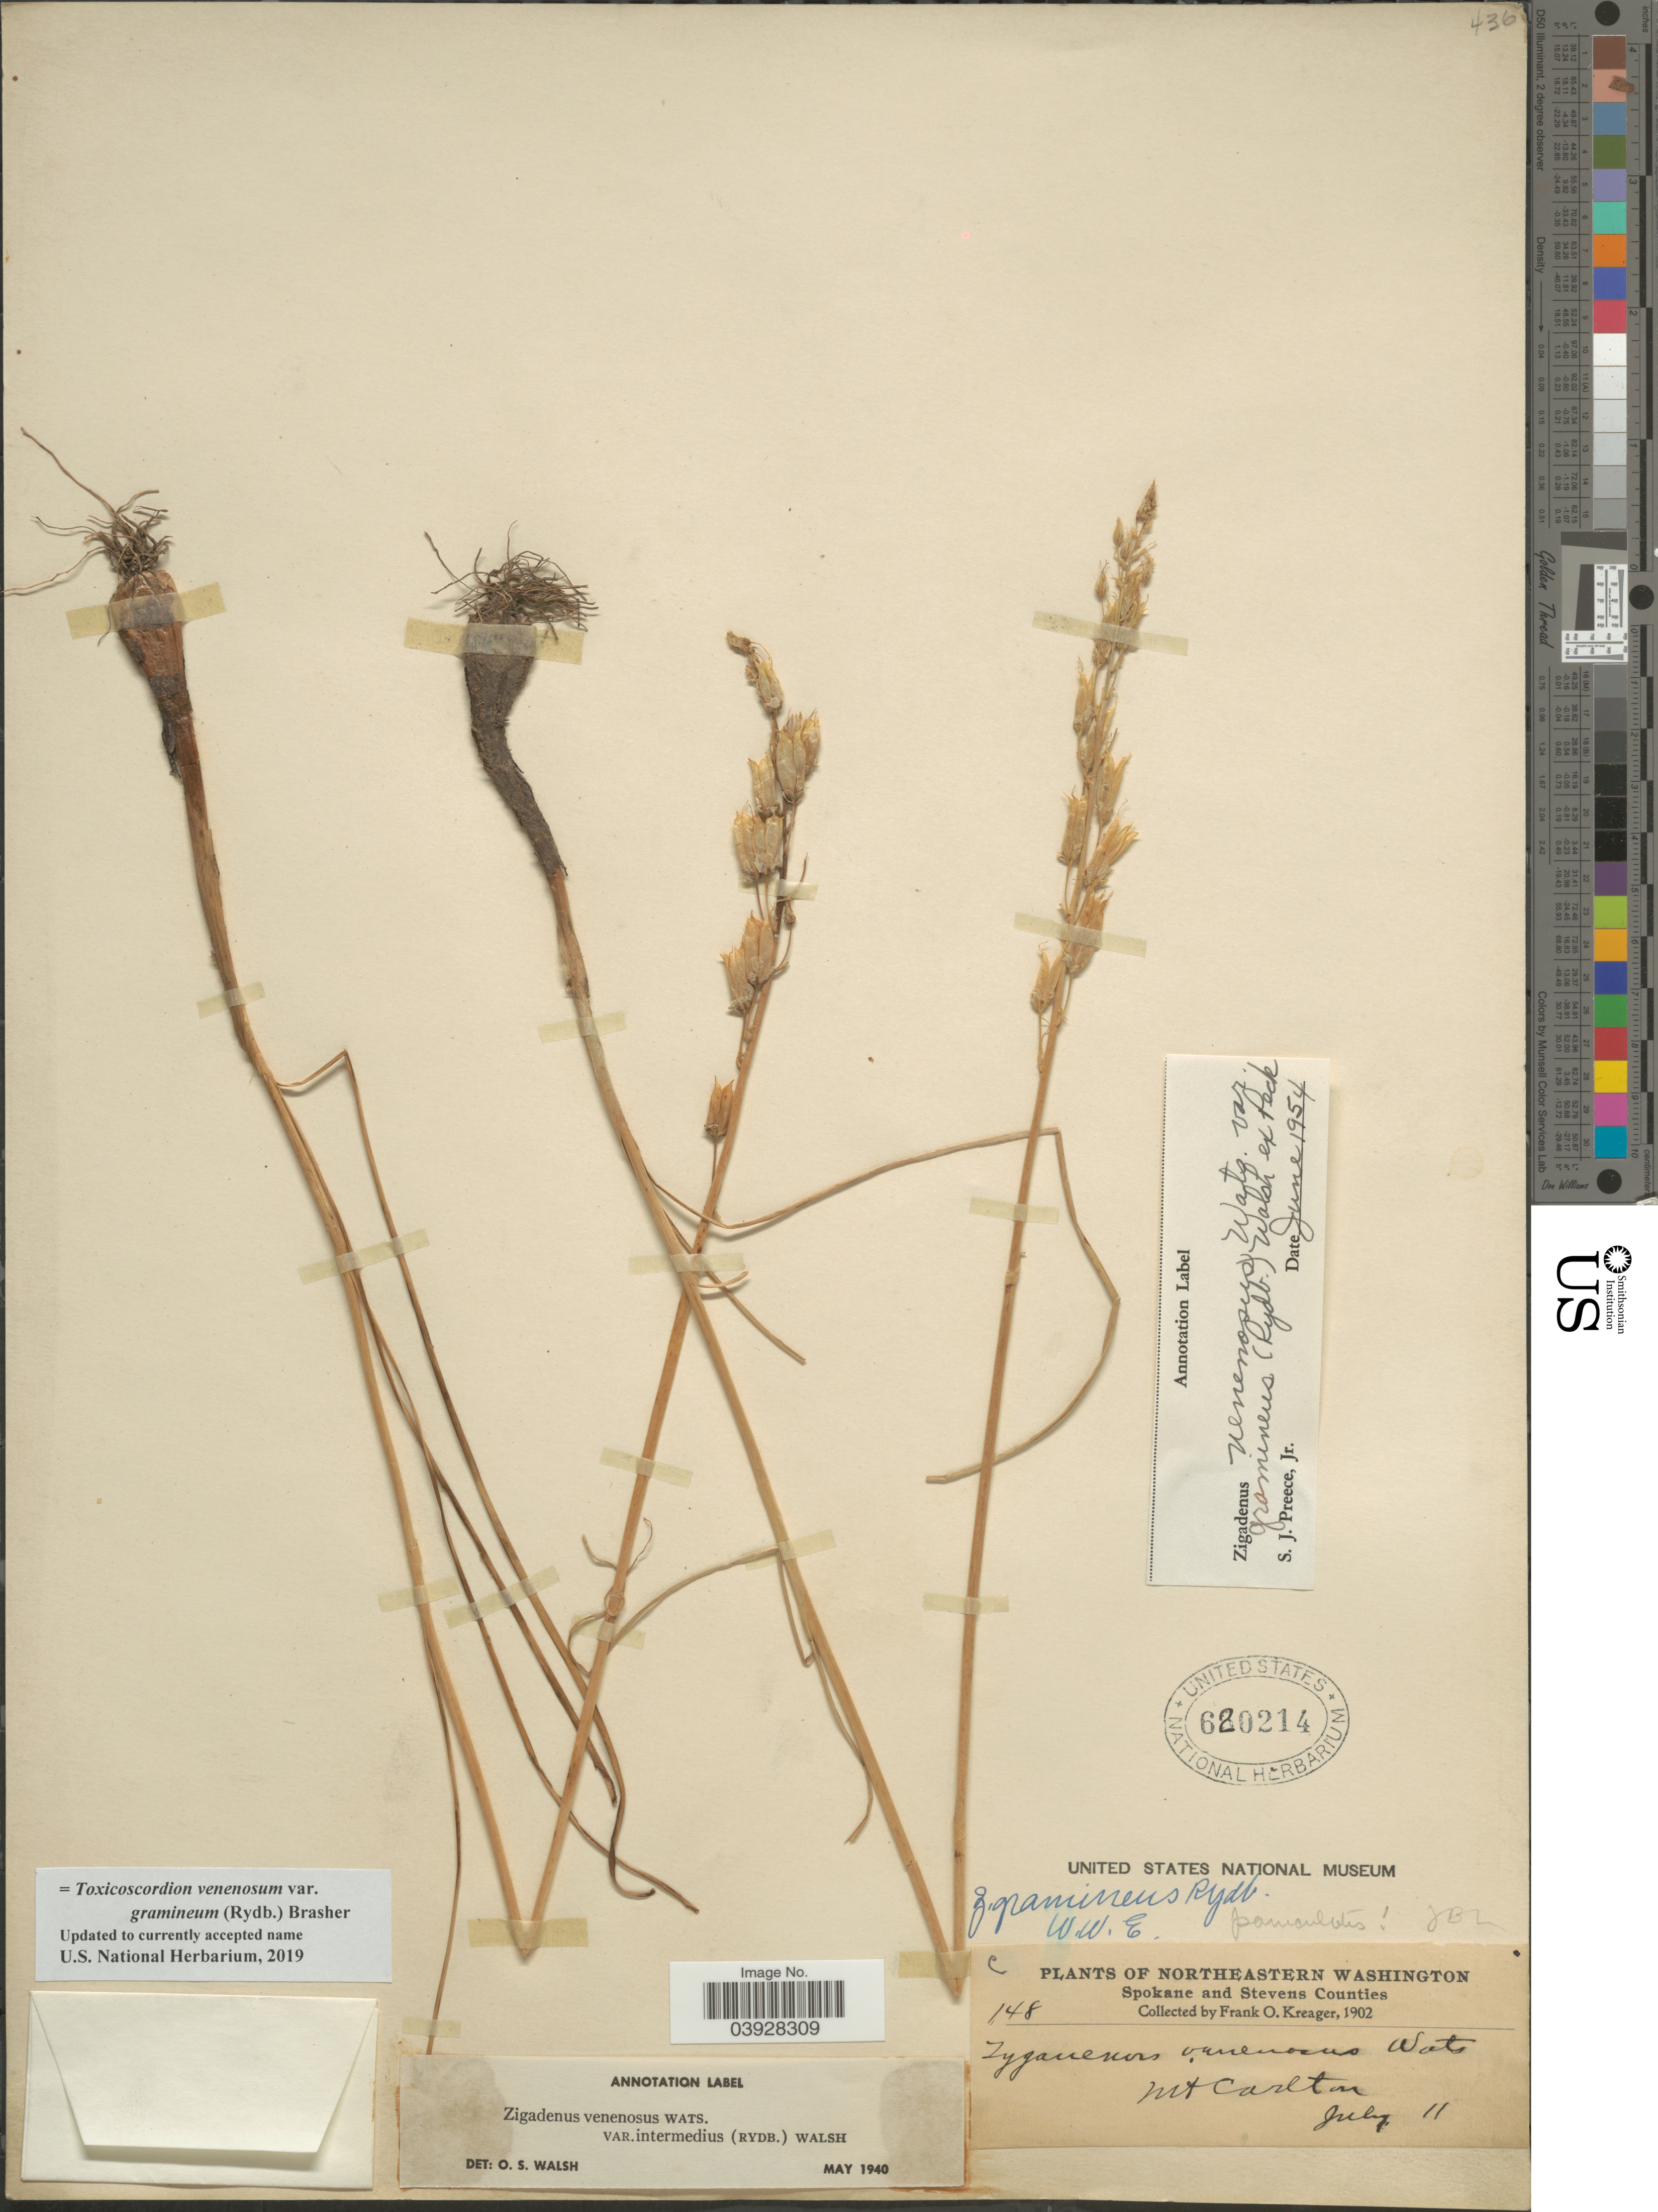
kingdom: Plantae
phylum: Tracheophyta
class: Liliopsida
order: Liliales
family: Melanthiaceae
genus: Toxicoscordion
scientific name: Toxicoscordion venenosum var. gramineum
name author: (Rydb.) Brasher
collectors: F. Kreager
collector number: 148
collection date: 1902-07-11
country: United States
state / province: Washington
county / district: Spokane / Stevens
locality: Northeastern Washington. Spokane and Stevens Counties. Mt. Carlton.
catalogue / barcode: US 620214